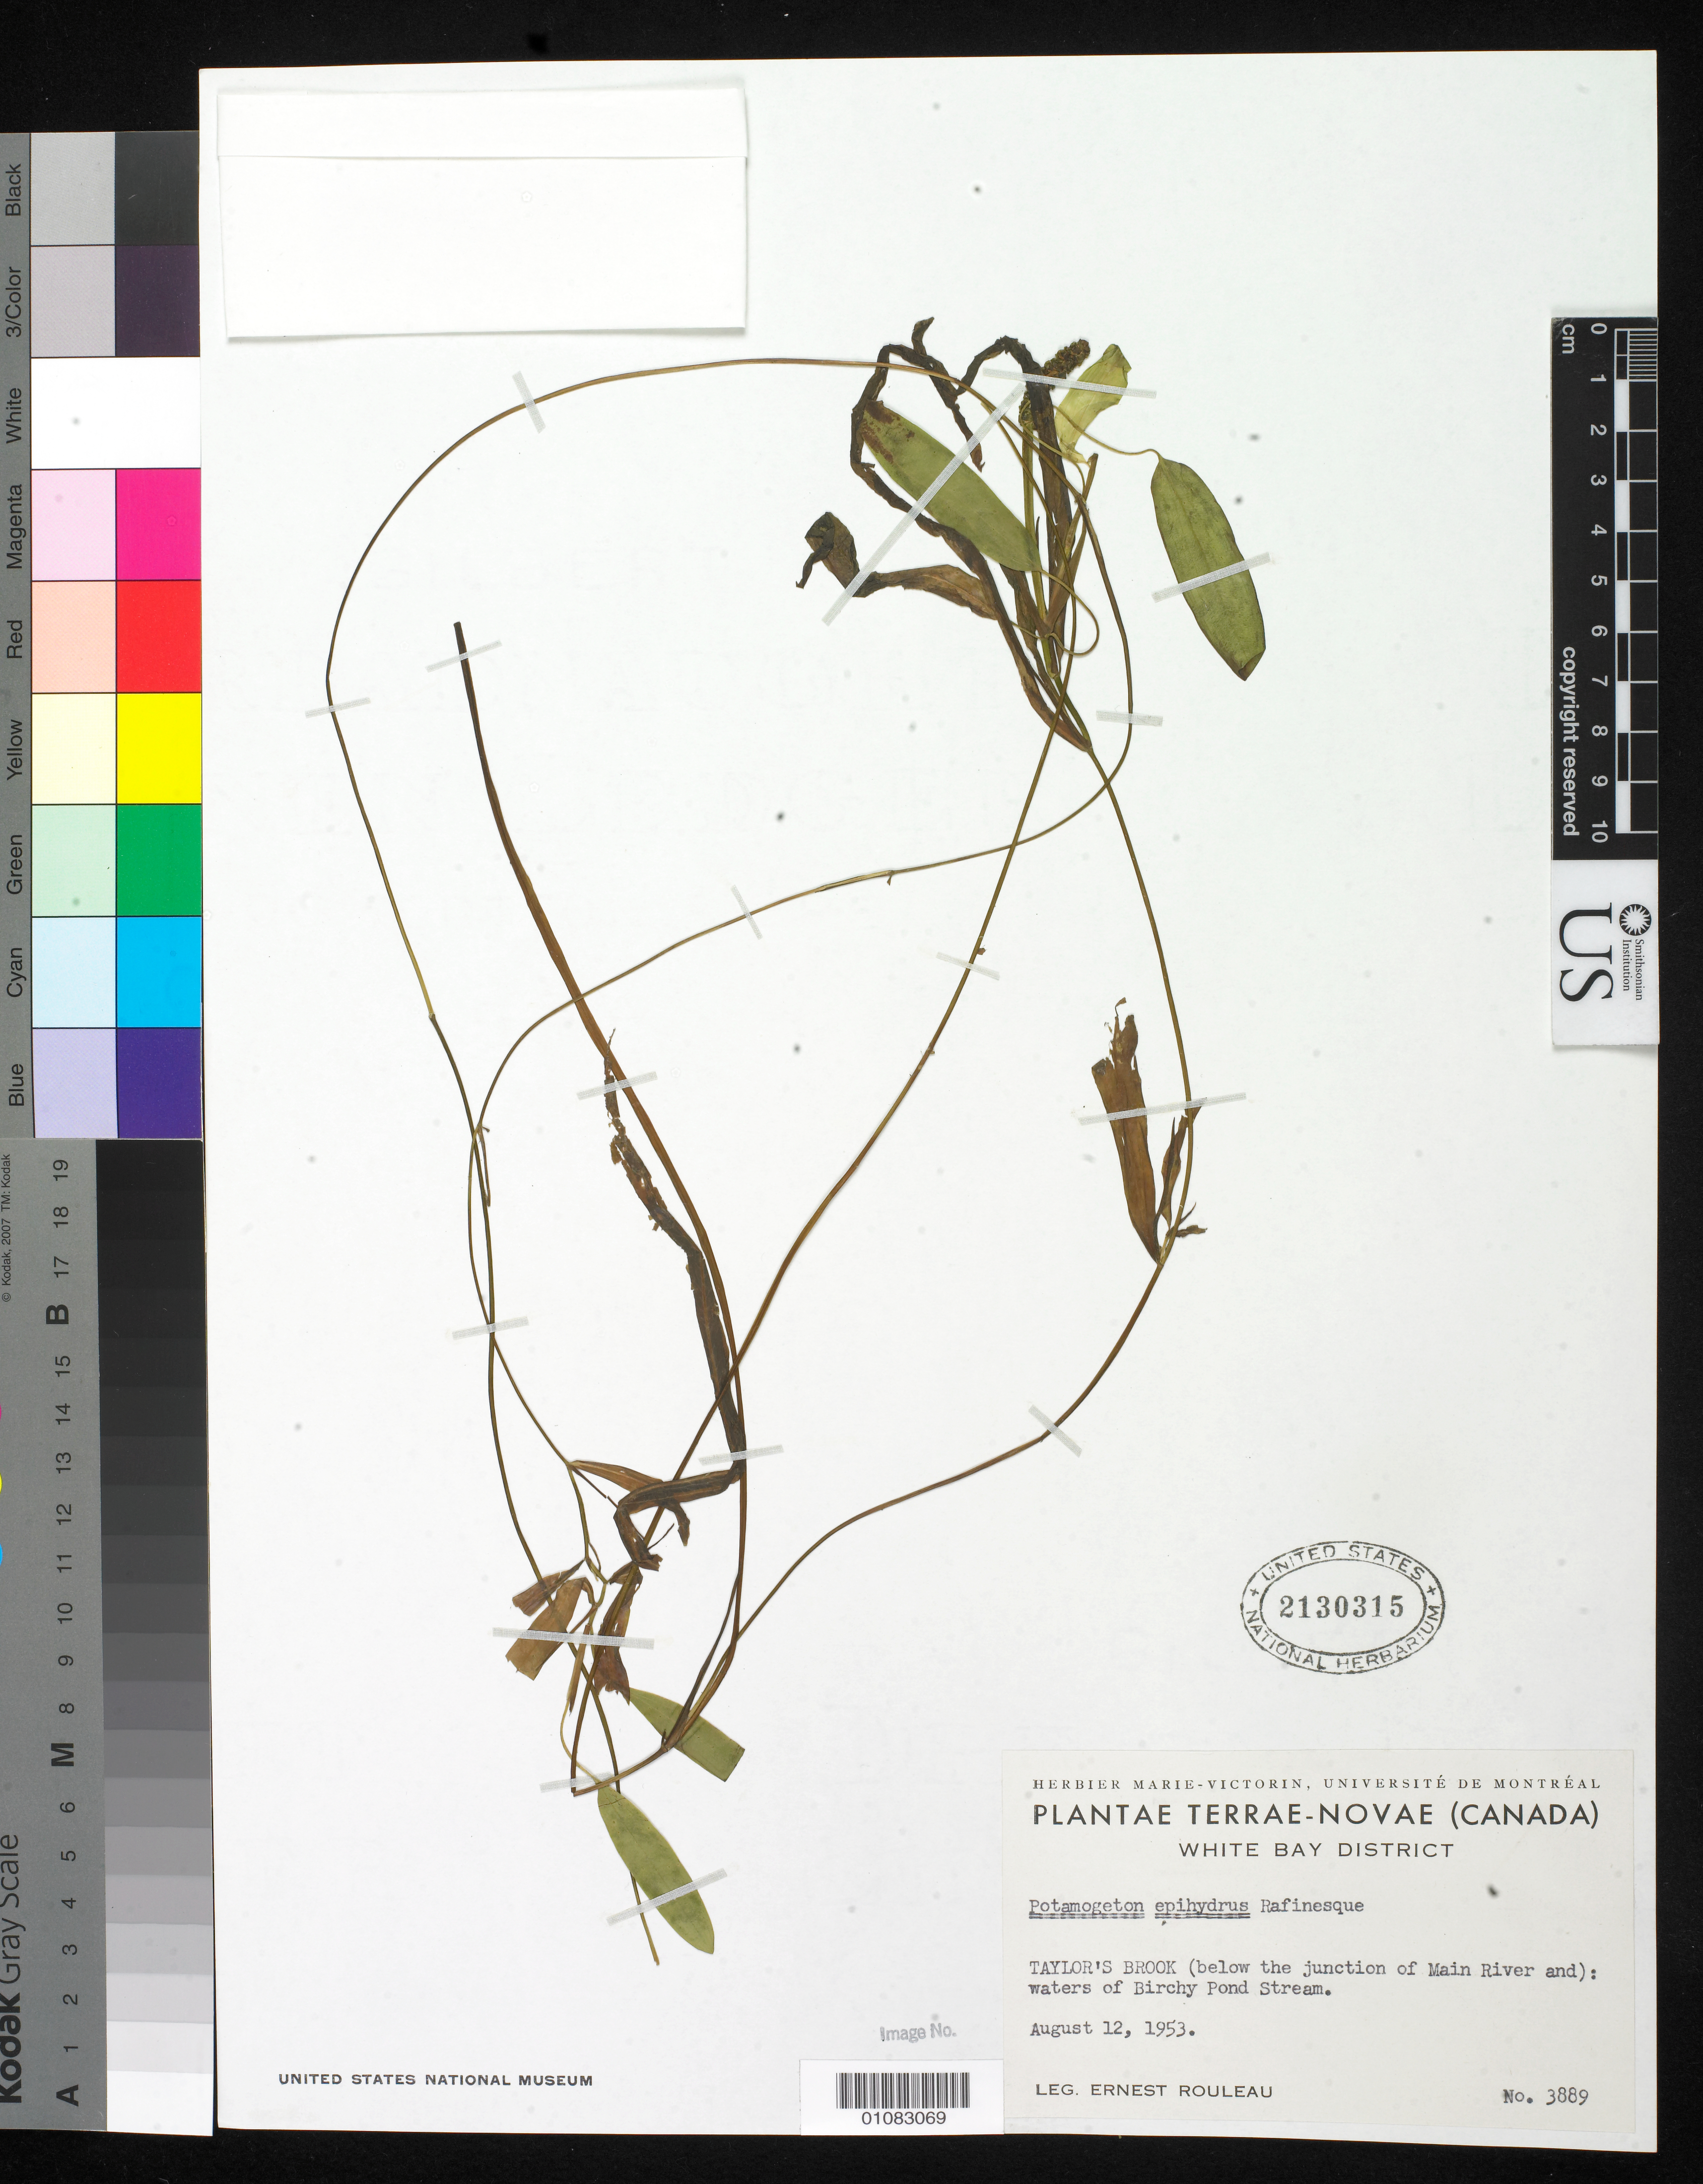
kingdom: Plantae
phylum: Tracheophyta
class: Liliopsida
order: Alismatales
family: Potamogetonaceae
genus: Potamogeton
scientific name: Potamogeton epihydrus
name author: Raf.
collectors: E. Rouleau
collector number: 3889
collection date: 1953-08-12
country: Canada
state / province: Saskatchewan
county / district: White Bay District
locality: Terrae Novae, Taylor's Brook (below the junction of Main River), waters of Birchy Pond Stream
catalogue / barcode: US 2130315